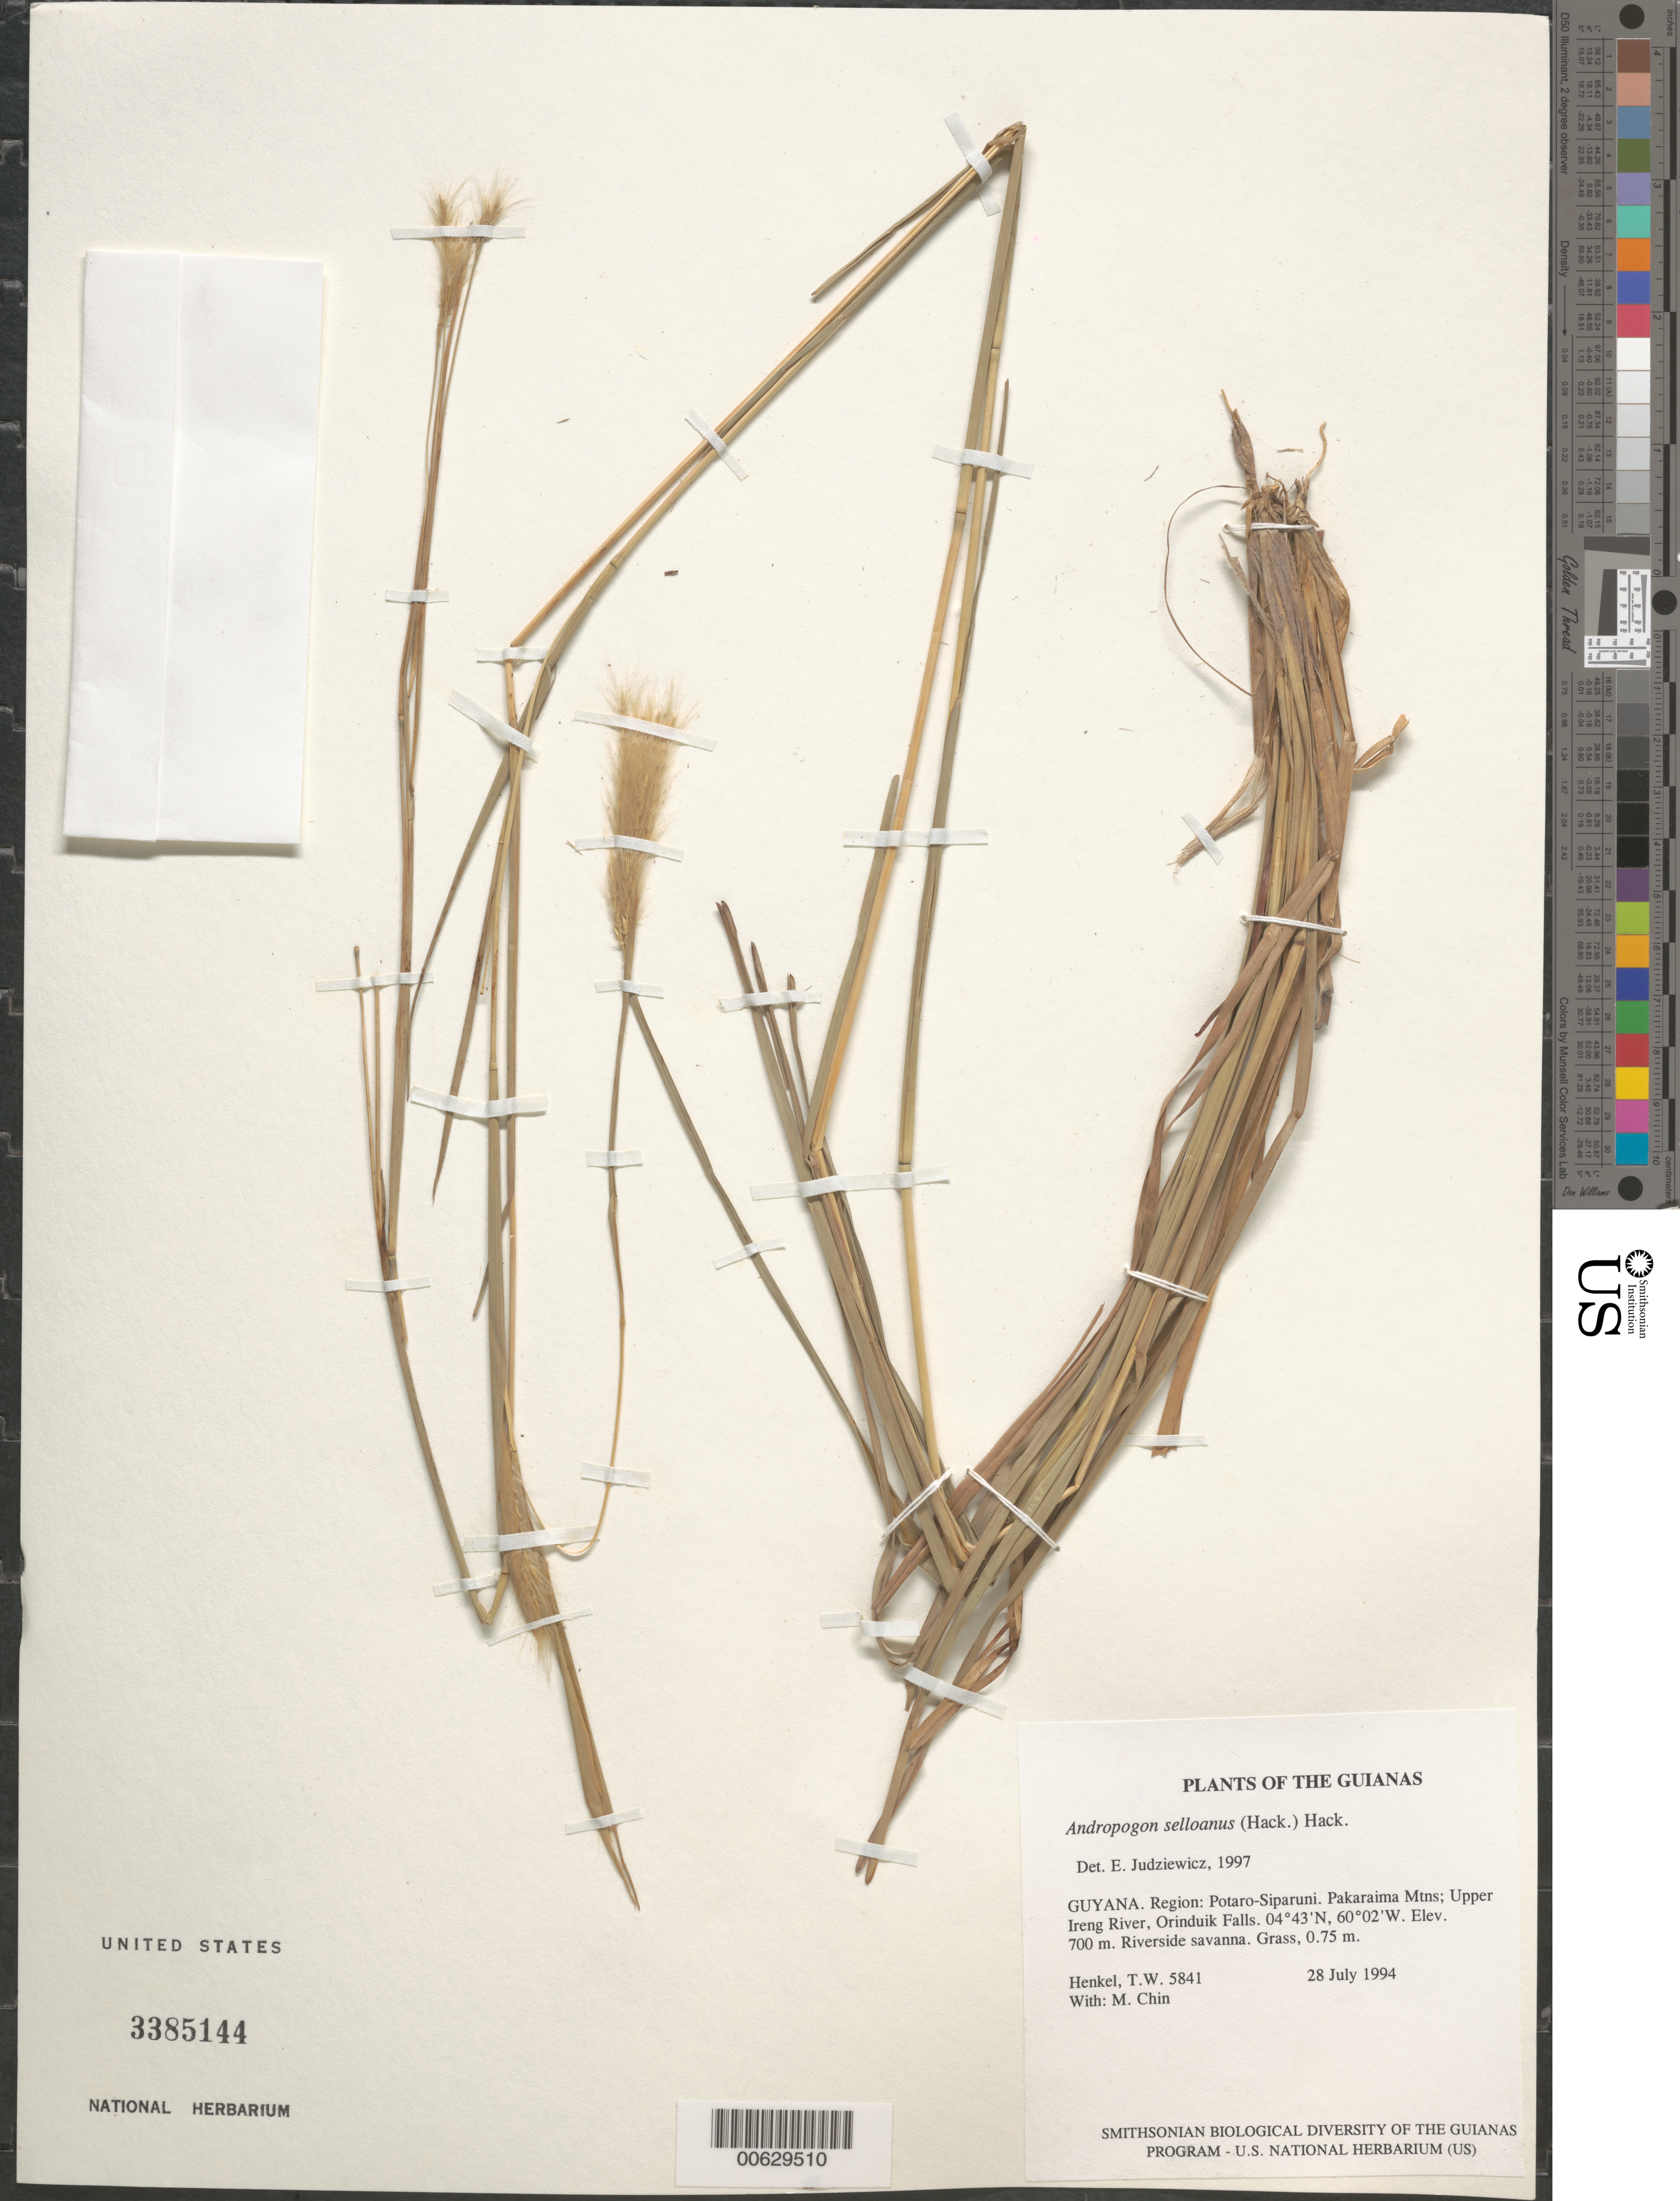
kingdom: Plantae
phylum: Tracheophyta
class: Liliopsida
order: Poales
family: Poaceae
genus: Andropogon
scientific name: Andropogon selloanus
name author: (Hack.) Hack.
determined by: Judziewicz, E. J.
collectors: T. Henkel & M. Chin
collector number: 5841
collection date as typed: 28 July 1994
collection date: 1994-07-28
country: Guyana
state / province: Potaro-Siparuni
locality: Pakaraima Mtns; Upper Ireng River, Orinduik Falls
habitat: Riverside savanna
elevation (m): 700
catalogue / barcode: US 3385144